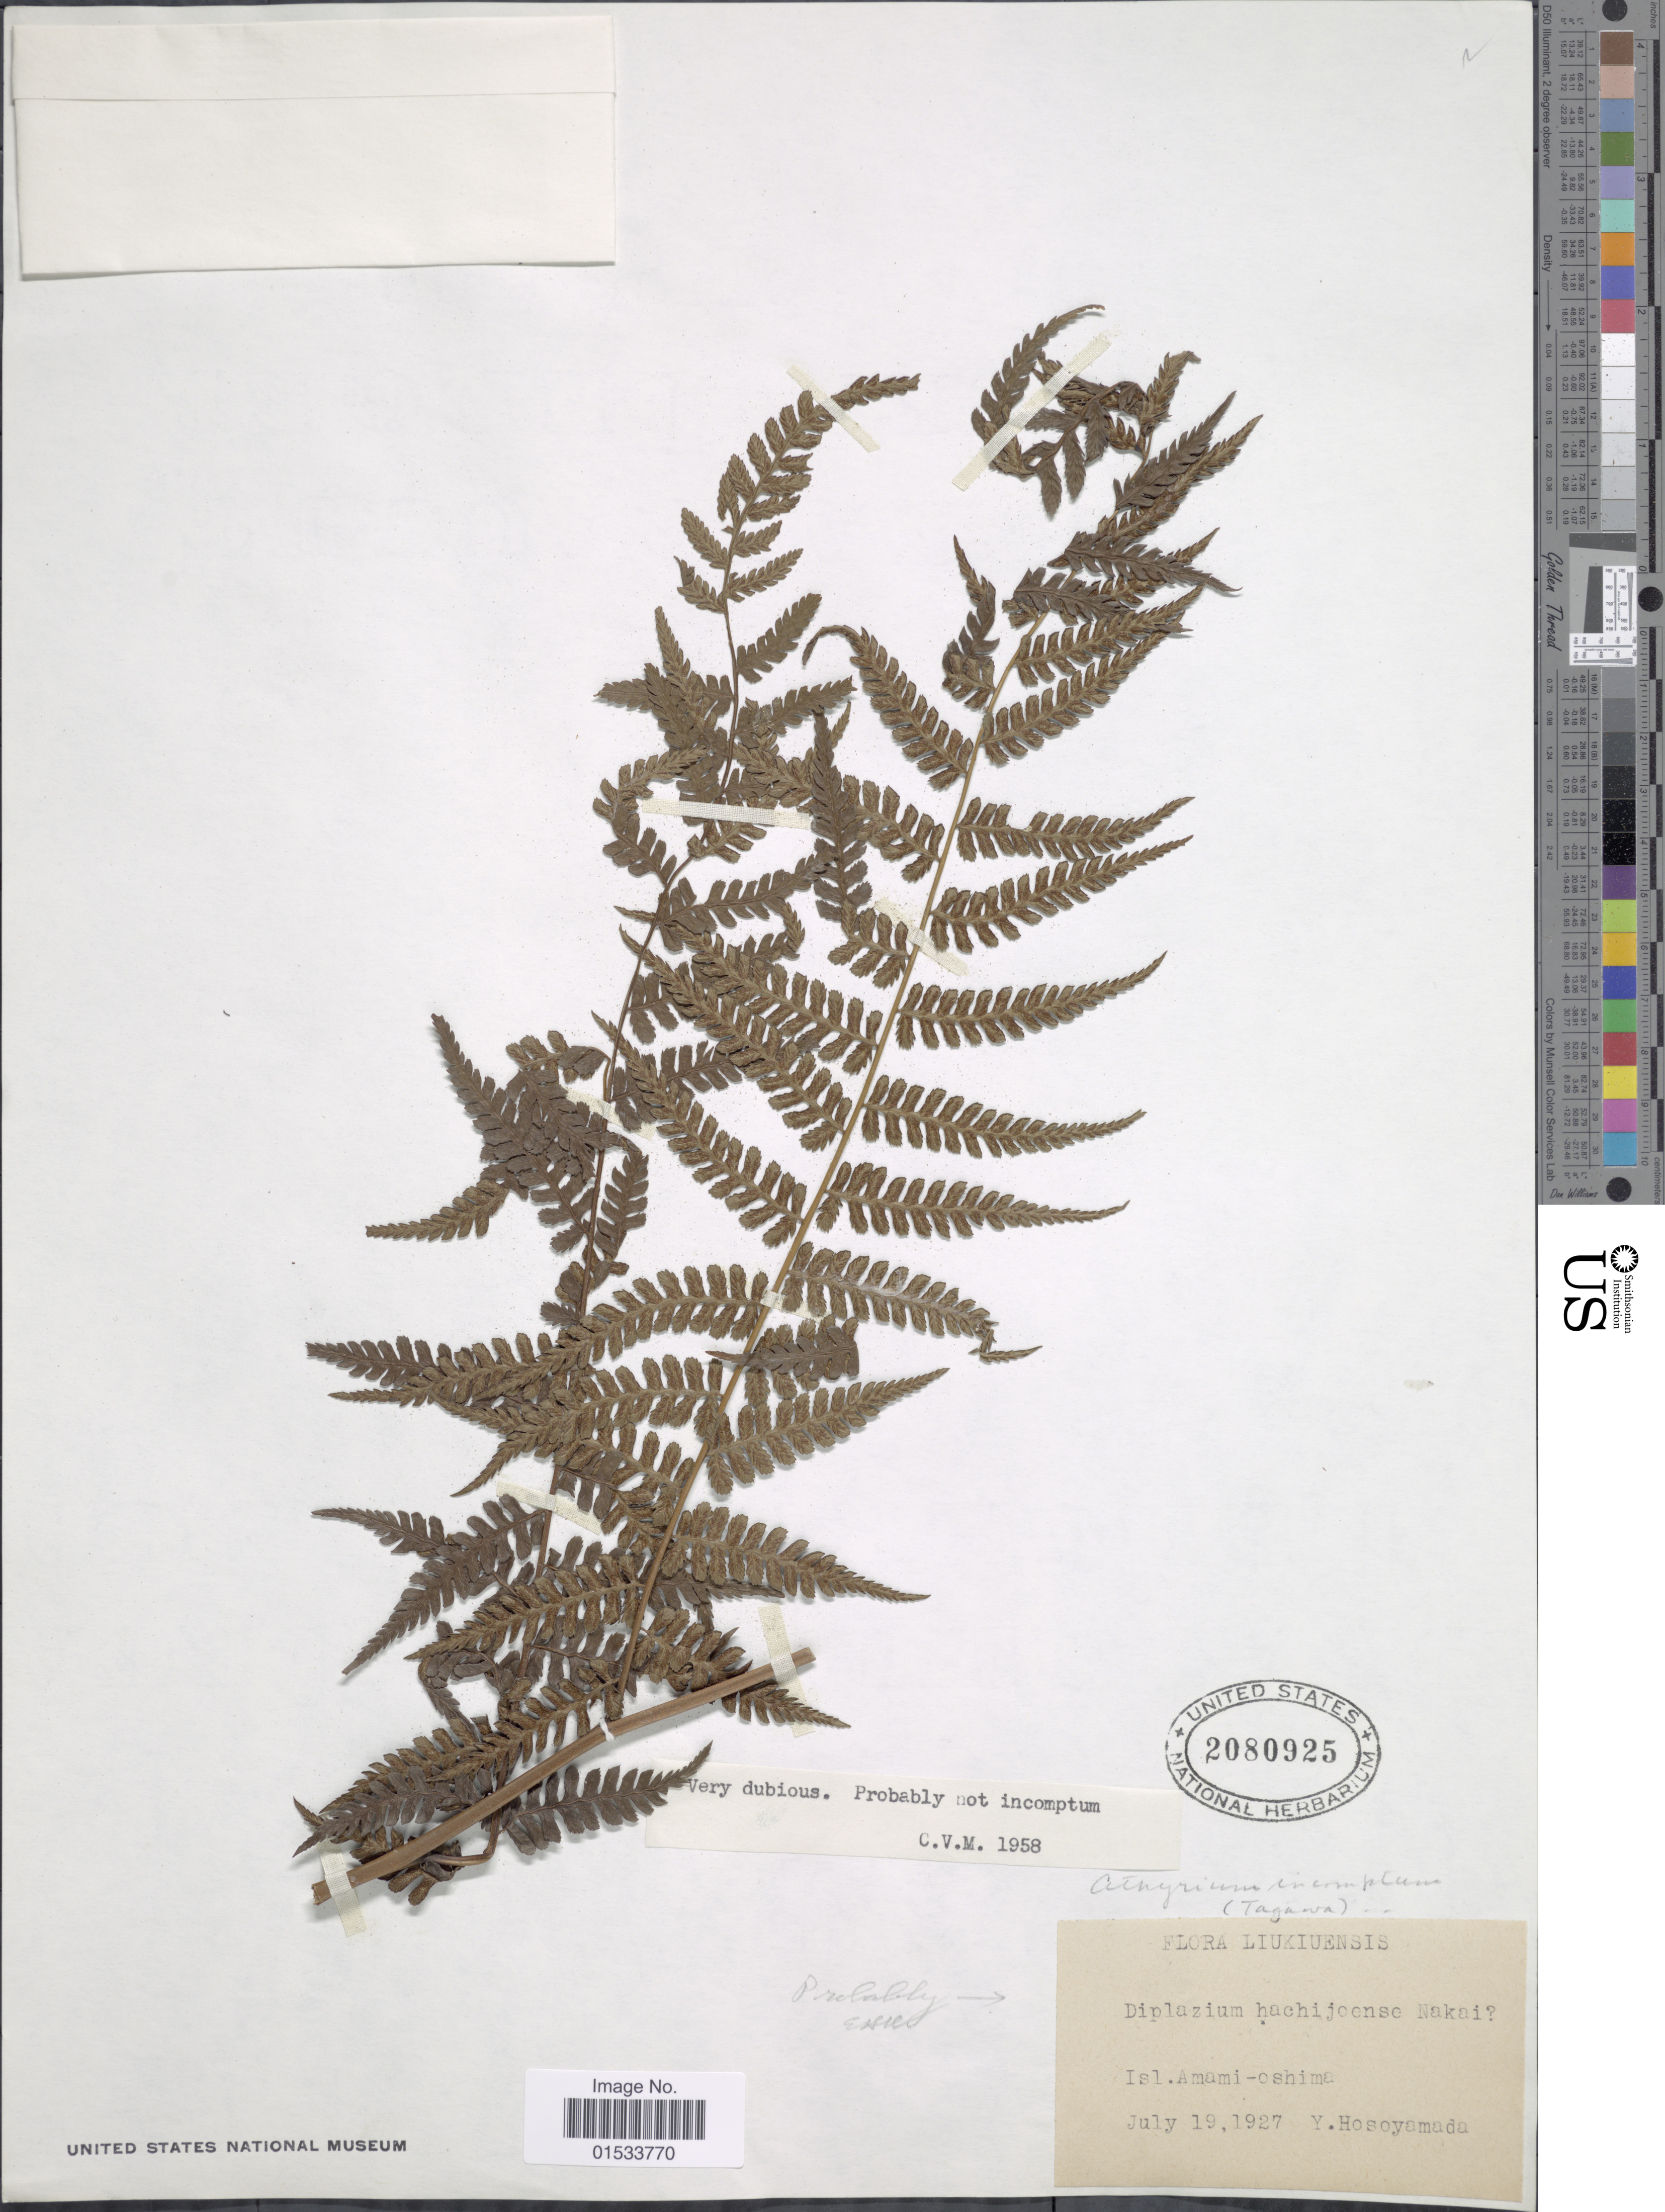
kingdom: Plantae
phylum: Tracheophyta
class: Polypodiopsida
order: Polypodiales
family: Athyriaceae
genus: Diplazium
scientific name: Diplazium incomptum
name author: Tagawa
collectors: Y. Hosoyamada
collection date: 1927-07-19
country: Japan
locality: Liukiuensis, Isl. Amami- oshima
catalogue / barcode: US 2080925